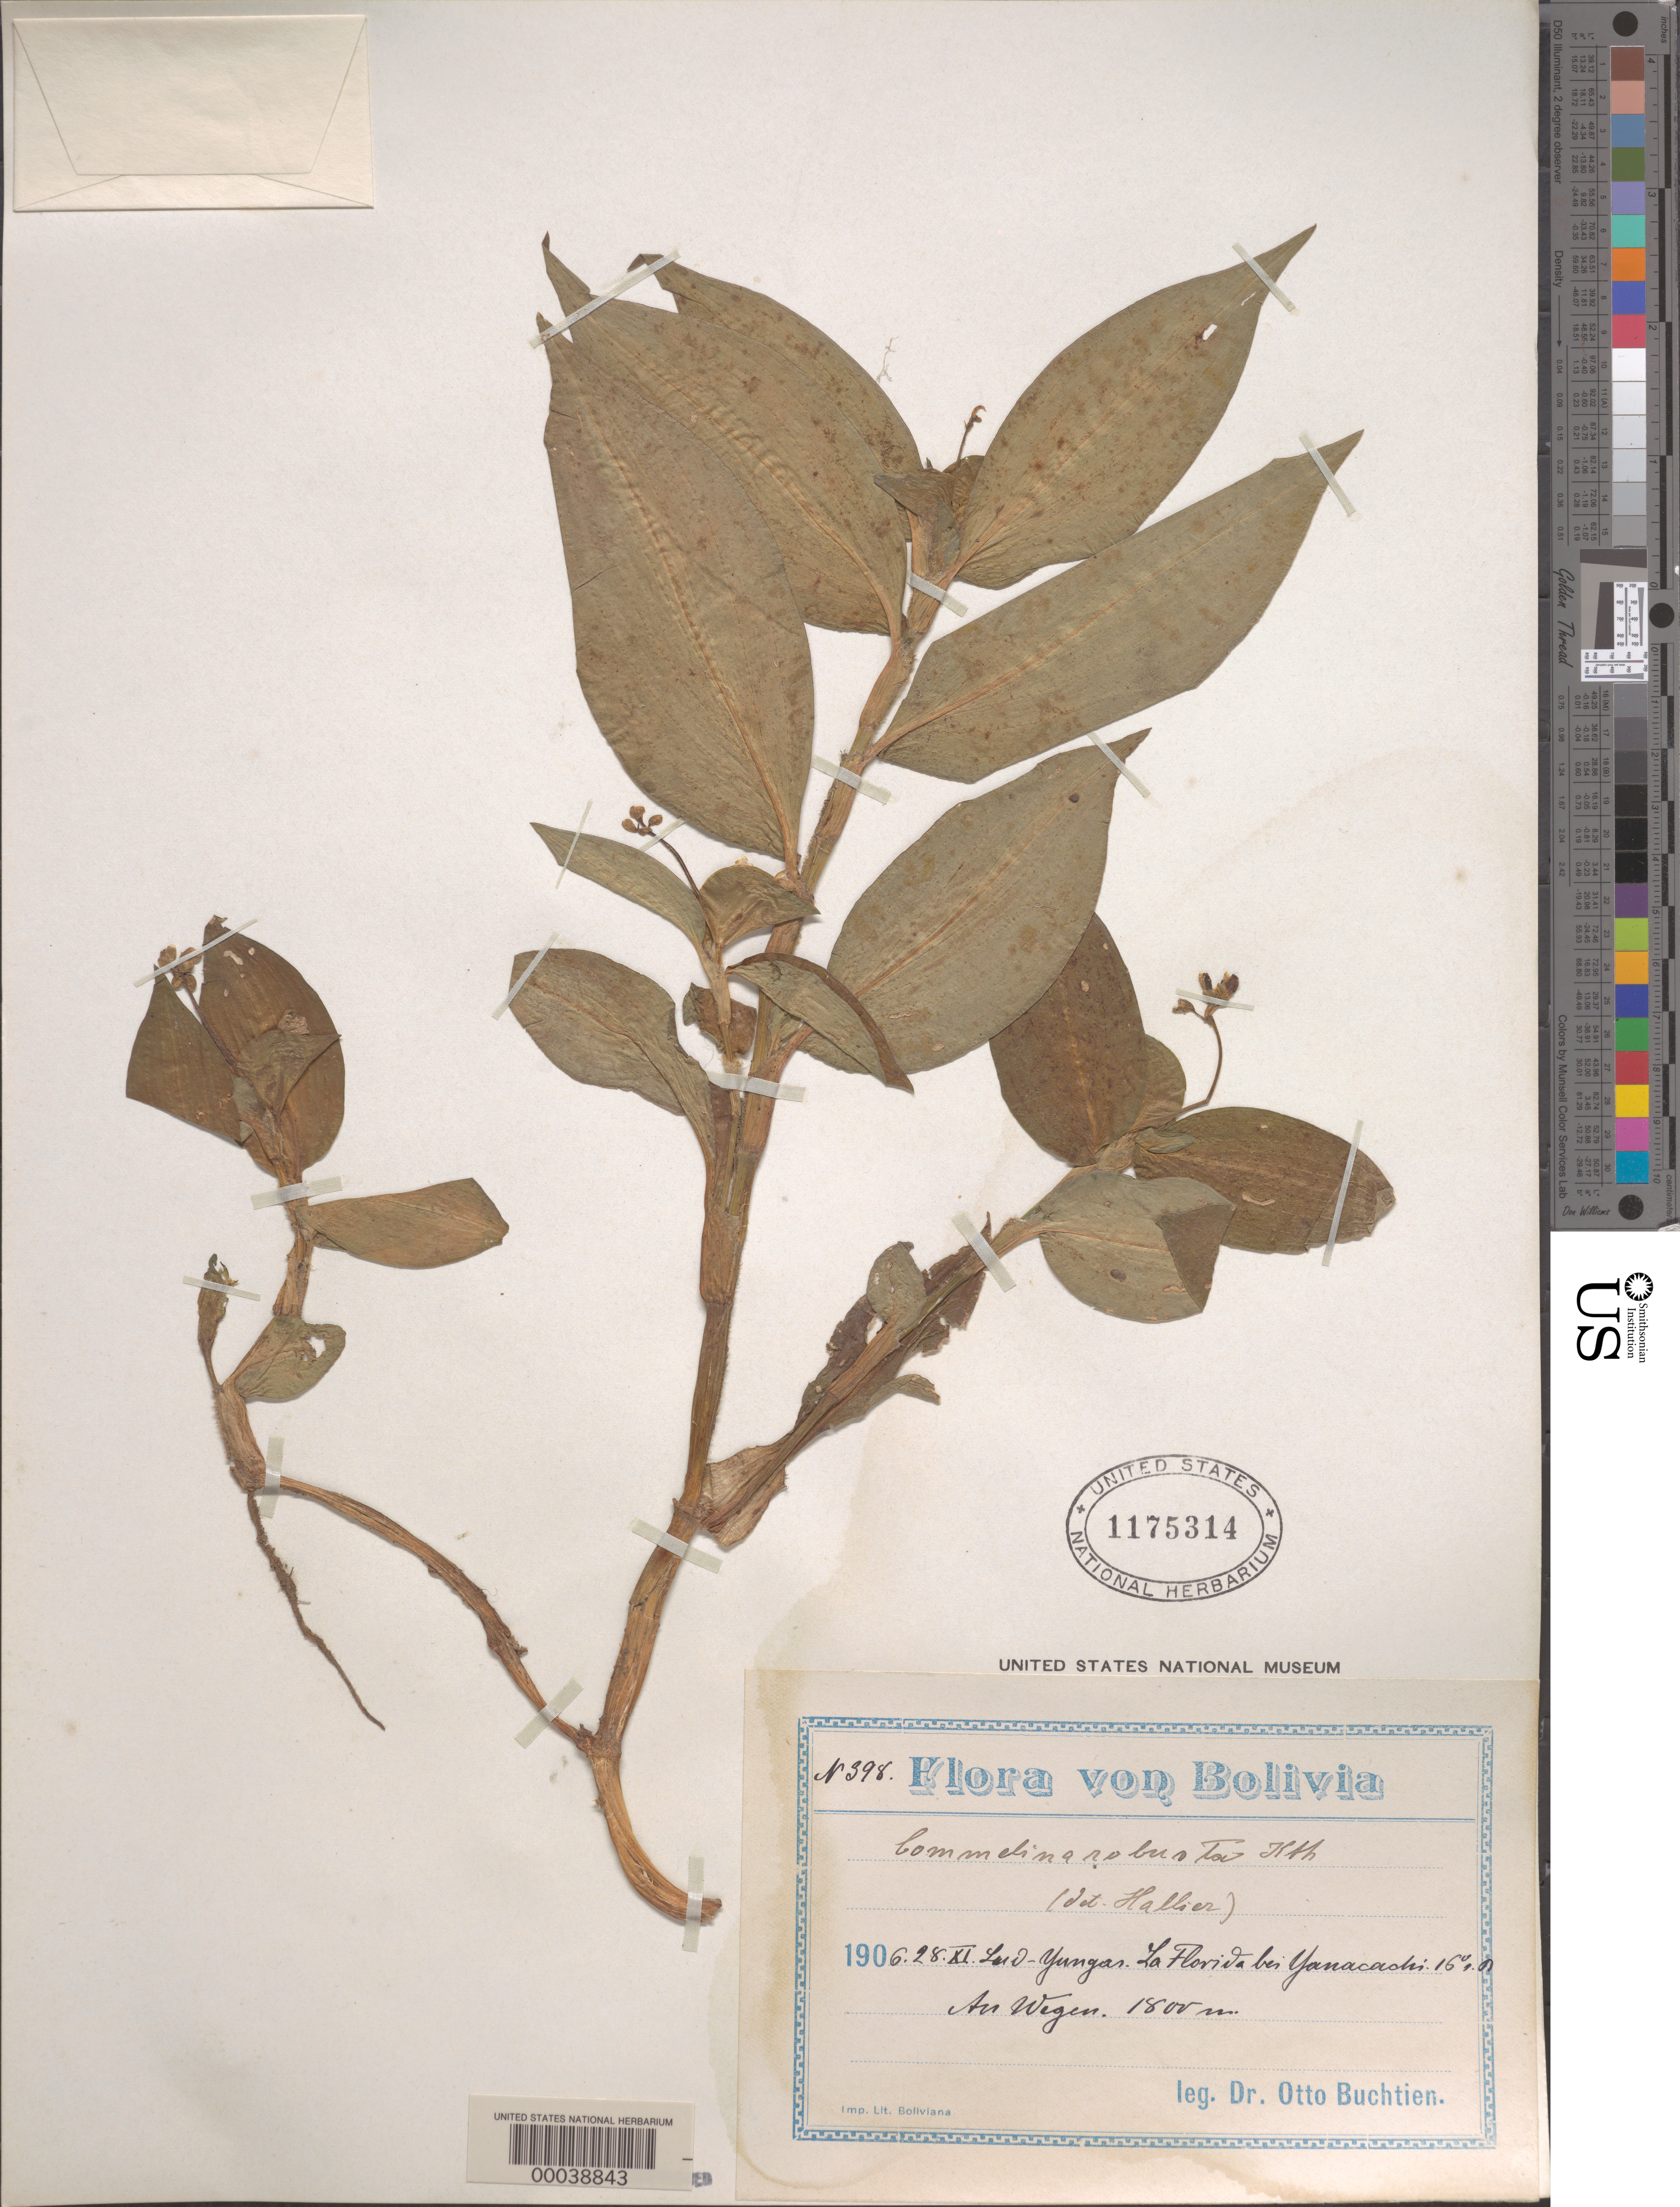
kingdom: Plantae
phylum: Tracheophyta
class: Liliopsida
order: Commelinales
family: Commelinaceae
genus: Commelina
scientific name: Commelina obliqua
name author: Vahl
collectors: O. Buchtien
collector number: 398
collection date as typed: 28 Nov 1906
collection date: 1906-11-28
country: Bolivia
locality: Yungas, near la Florida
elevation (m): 1800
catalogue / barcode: US 1175314